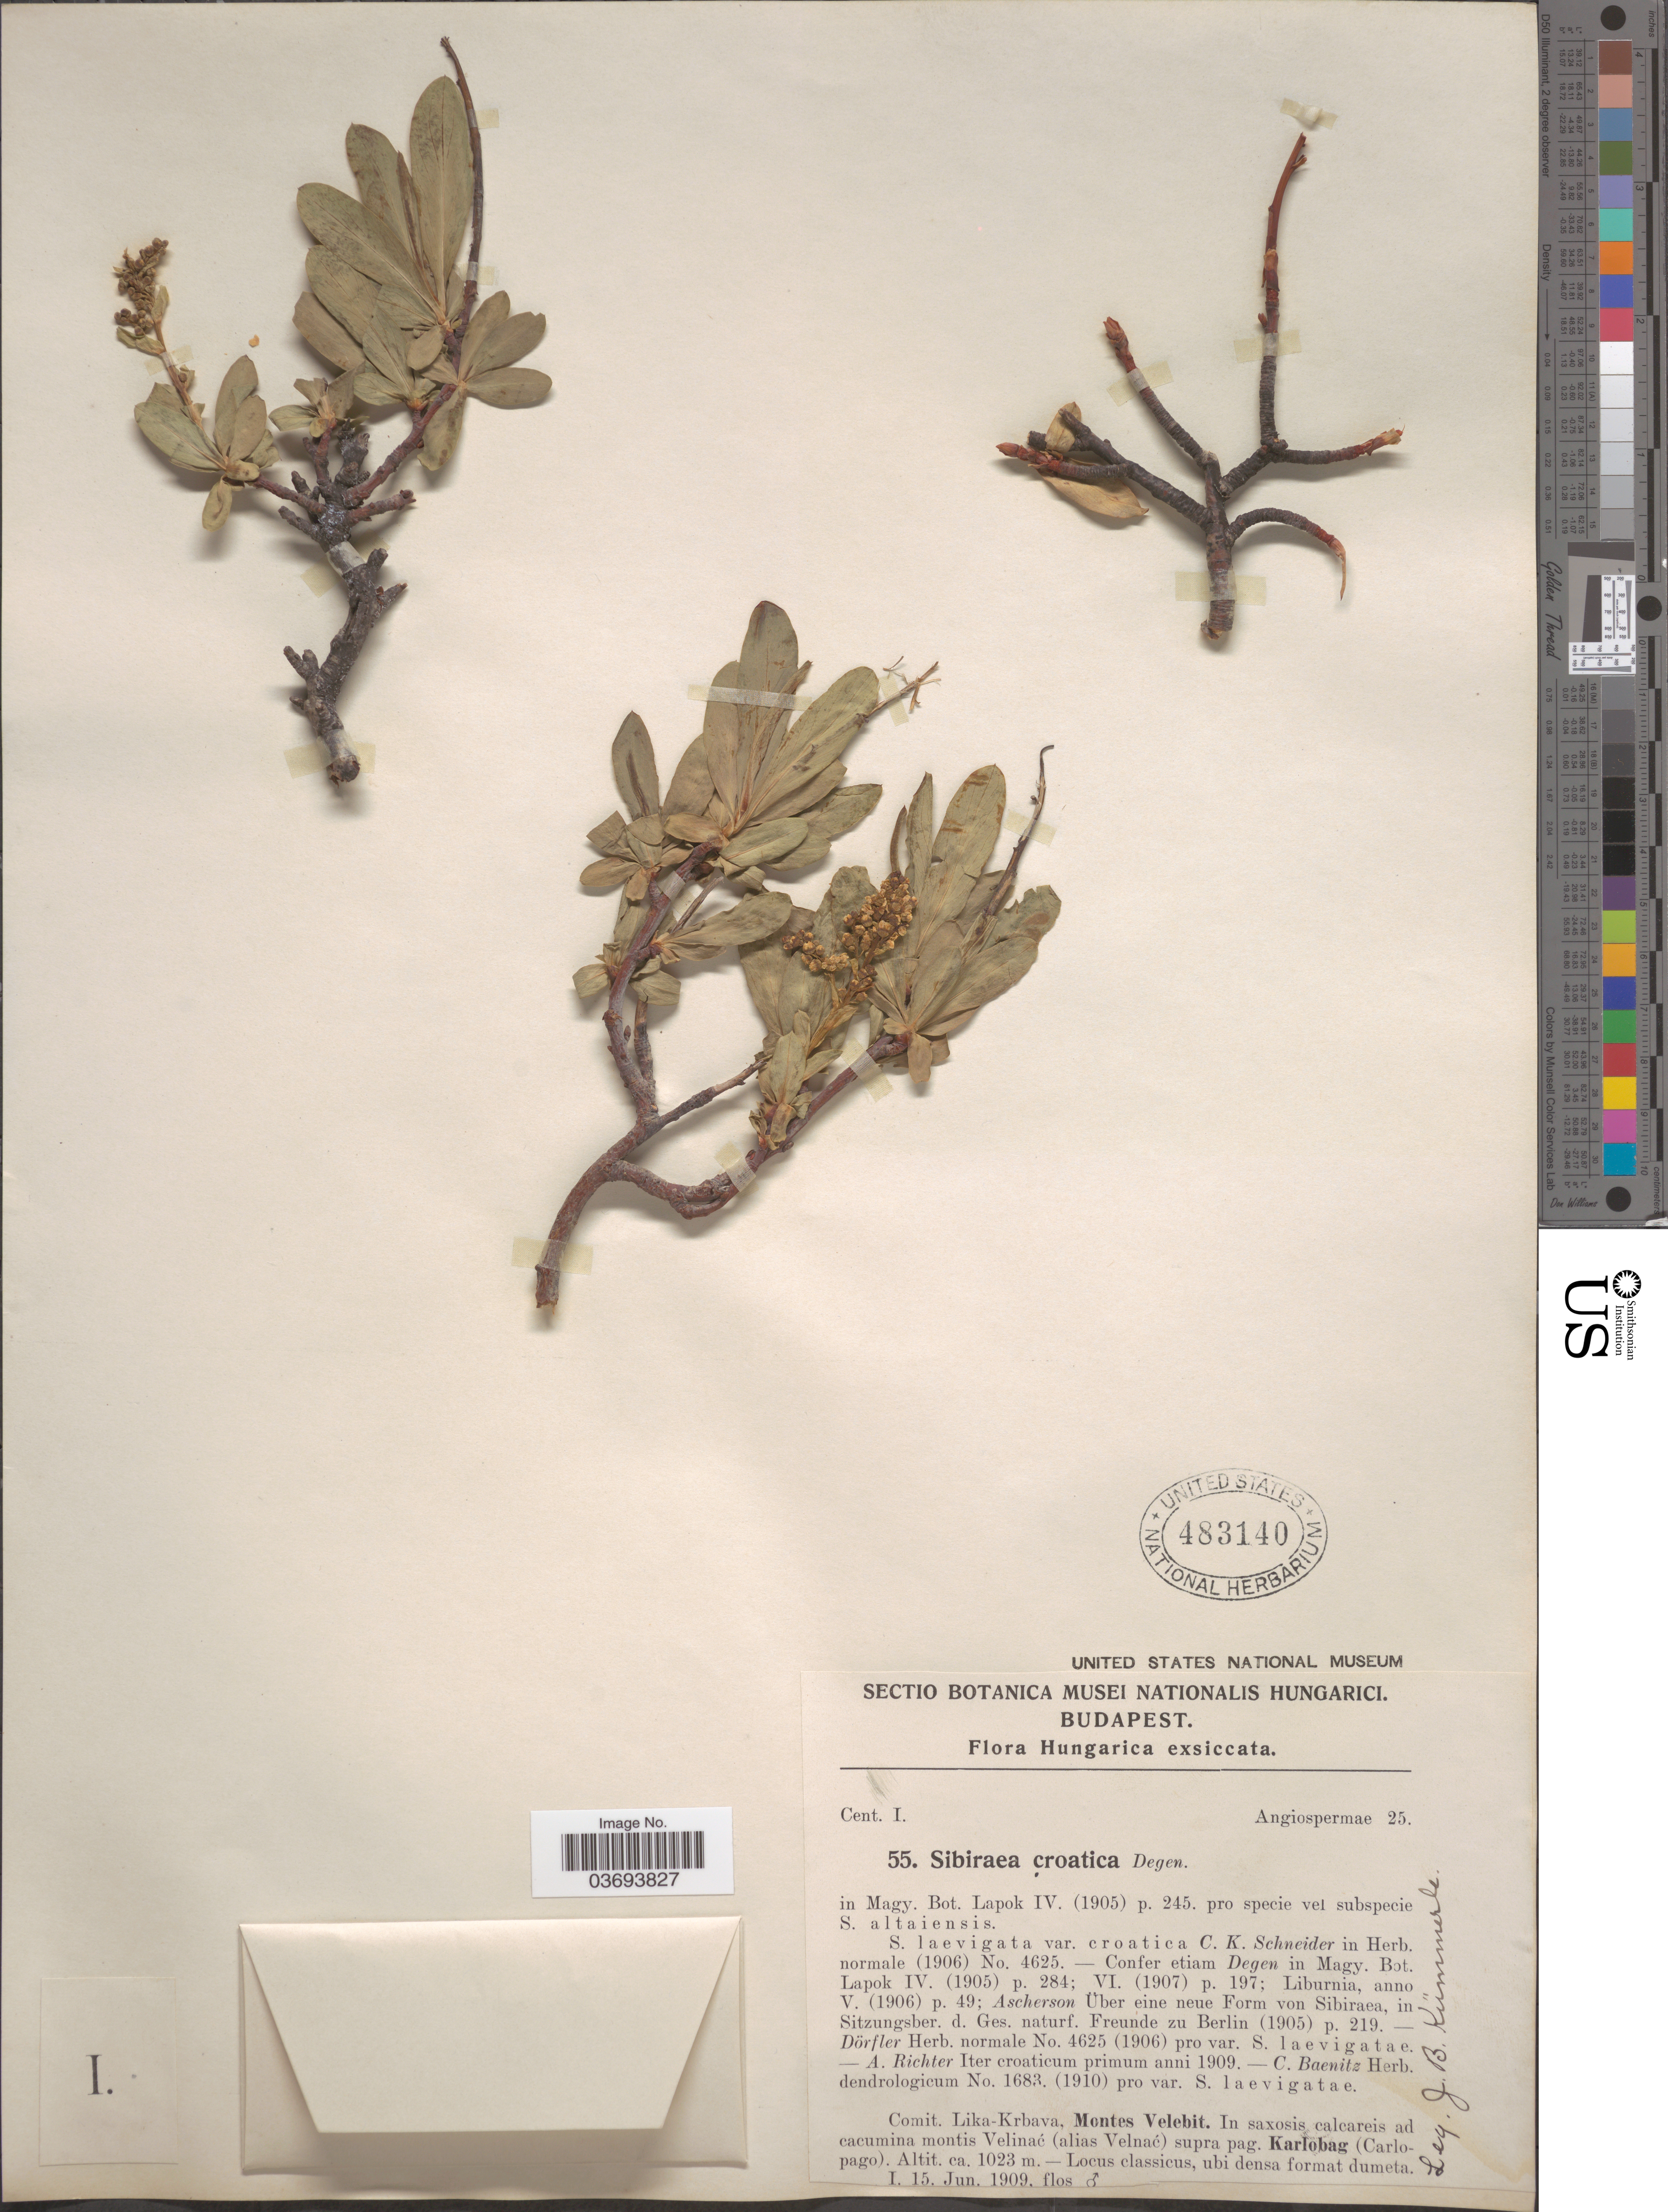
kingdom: Plantae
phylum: Tracheophyta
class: Magnoliopsida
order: Rosales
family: Rosaceae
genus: Sibiraea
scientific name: Sibiraea croatica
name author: Degen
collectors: J. Kummerle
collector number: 55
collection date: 1909-06-15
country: Hungary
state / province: Budapest, Capital District of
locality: Comit. Lika-Krbava, Montes Velebit. In saxosis calcareis ad cacumina montis Velinać (alias Velnać) supra pag. Karlobag ( Carlopago).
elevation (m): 1023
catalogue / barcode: US 483140